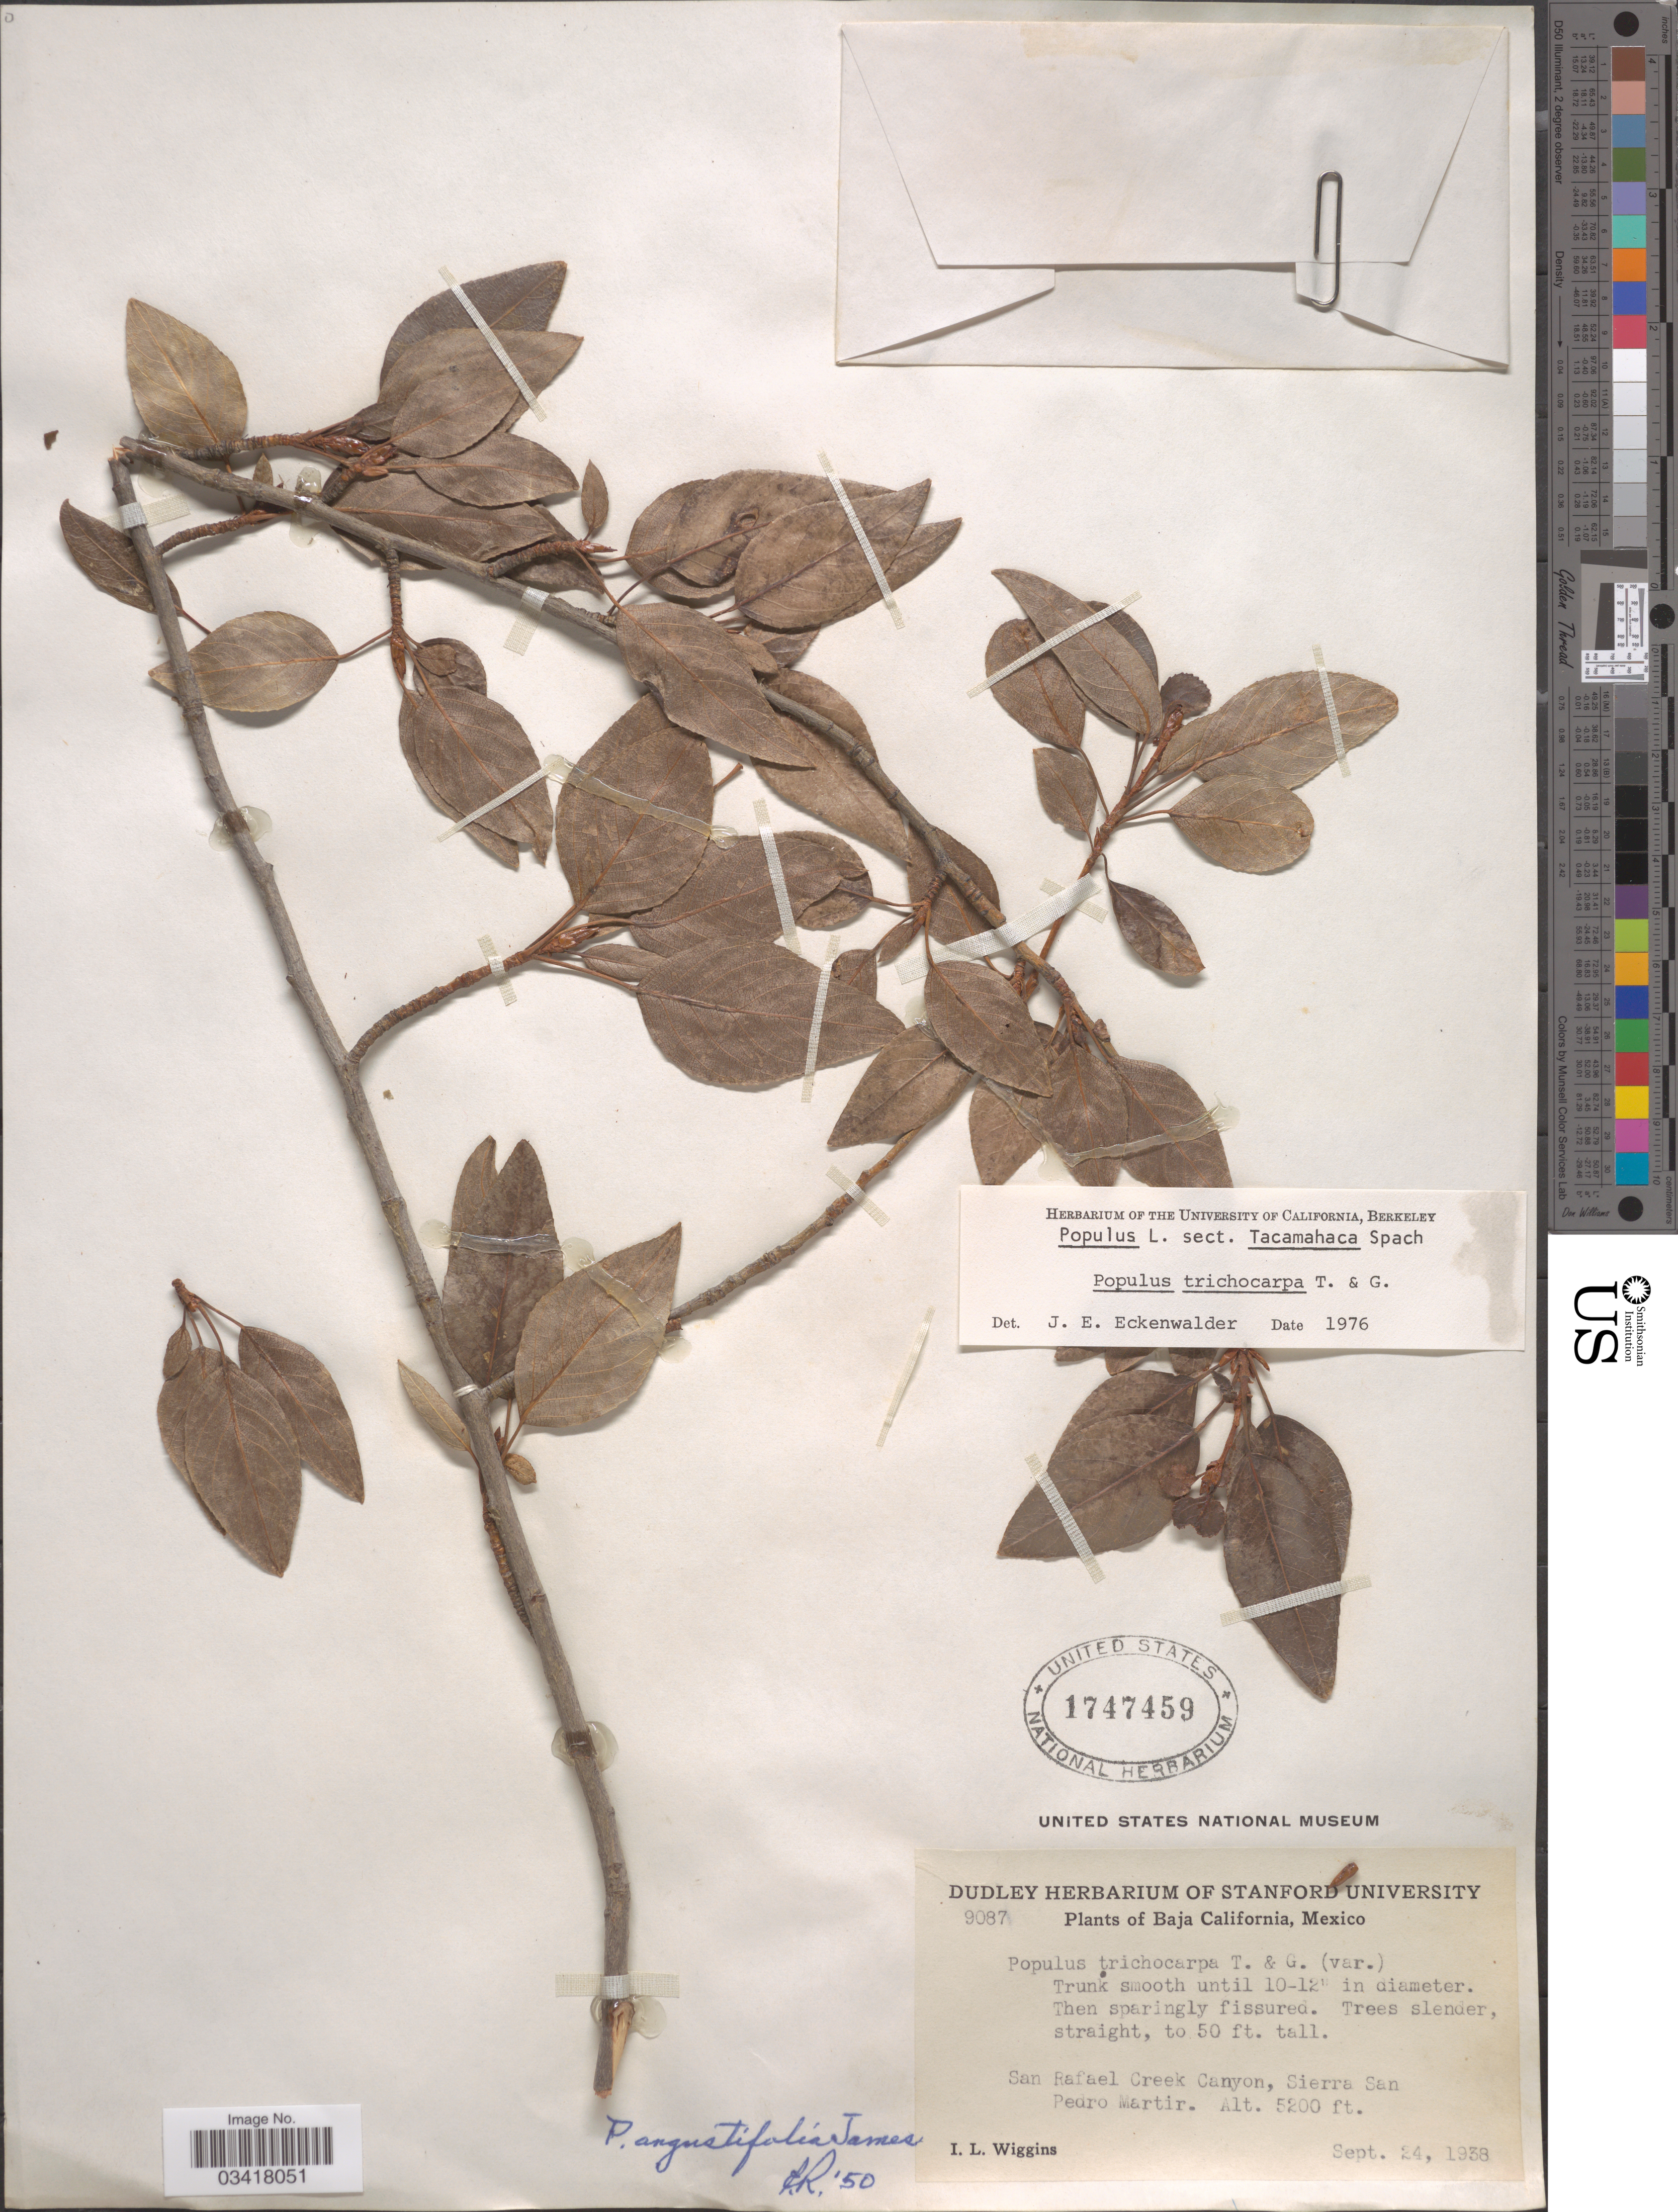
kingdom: Plantae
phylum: Tracheophyta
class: Magnoliopsida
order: Malpighiales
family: Salicaceae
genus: Populus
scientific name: Populus trichocarpa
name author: Torr. & A. Gray ex W. Hook.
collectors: I. L. Wiggins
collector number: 9087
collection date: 1938-09-24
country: Mexico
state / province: Baja California Sur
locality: San Rafael Creek Canyon, Sierra San Pedro Martir.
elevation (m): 1585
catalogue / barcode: US 1747459